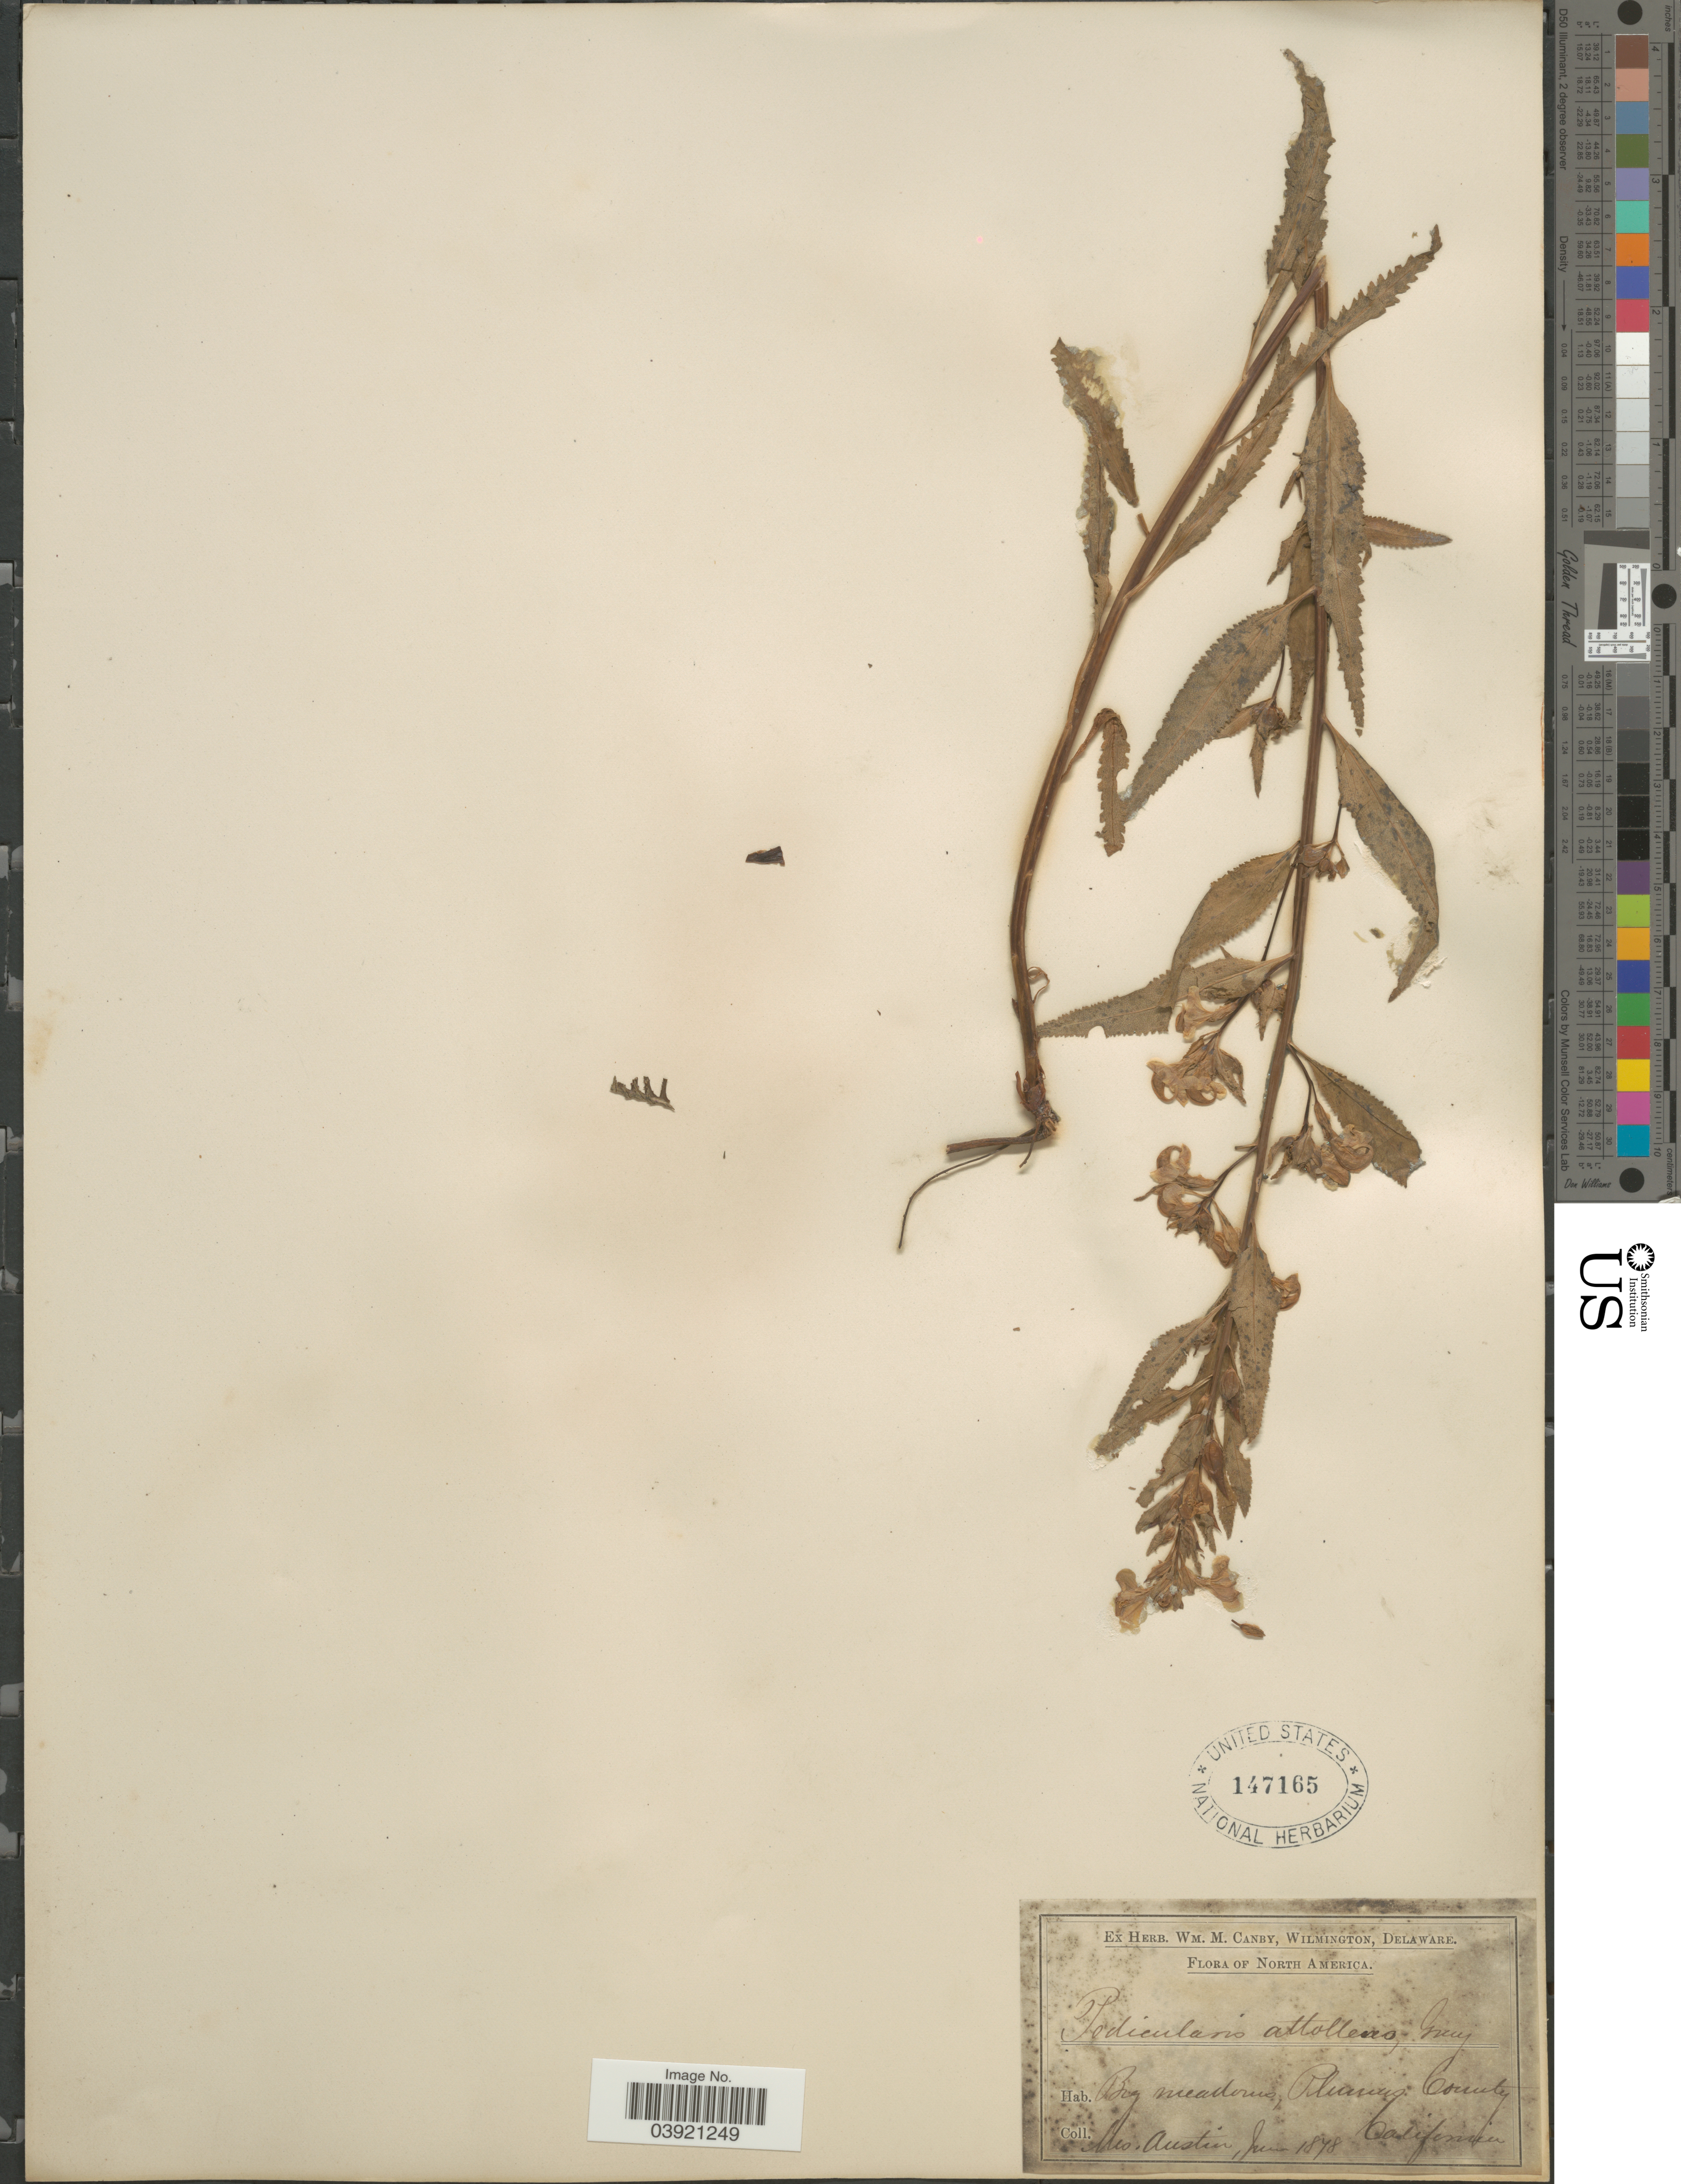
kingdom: Plantae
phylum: Tracheophyta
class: Magnoliopsida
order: Lamiales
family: Orobanchaceae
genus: Pedicularis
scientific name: Pedicularis attollens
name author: A. Gray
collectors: Austin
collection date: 1878-06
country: United States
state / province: California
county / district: Plumas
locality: Big meadows, Plumas County.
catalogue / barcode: US 147165